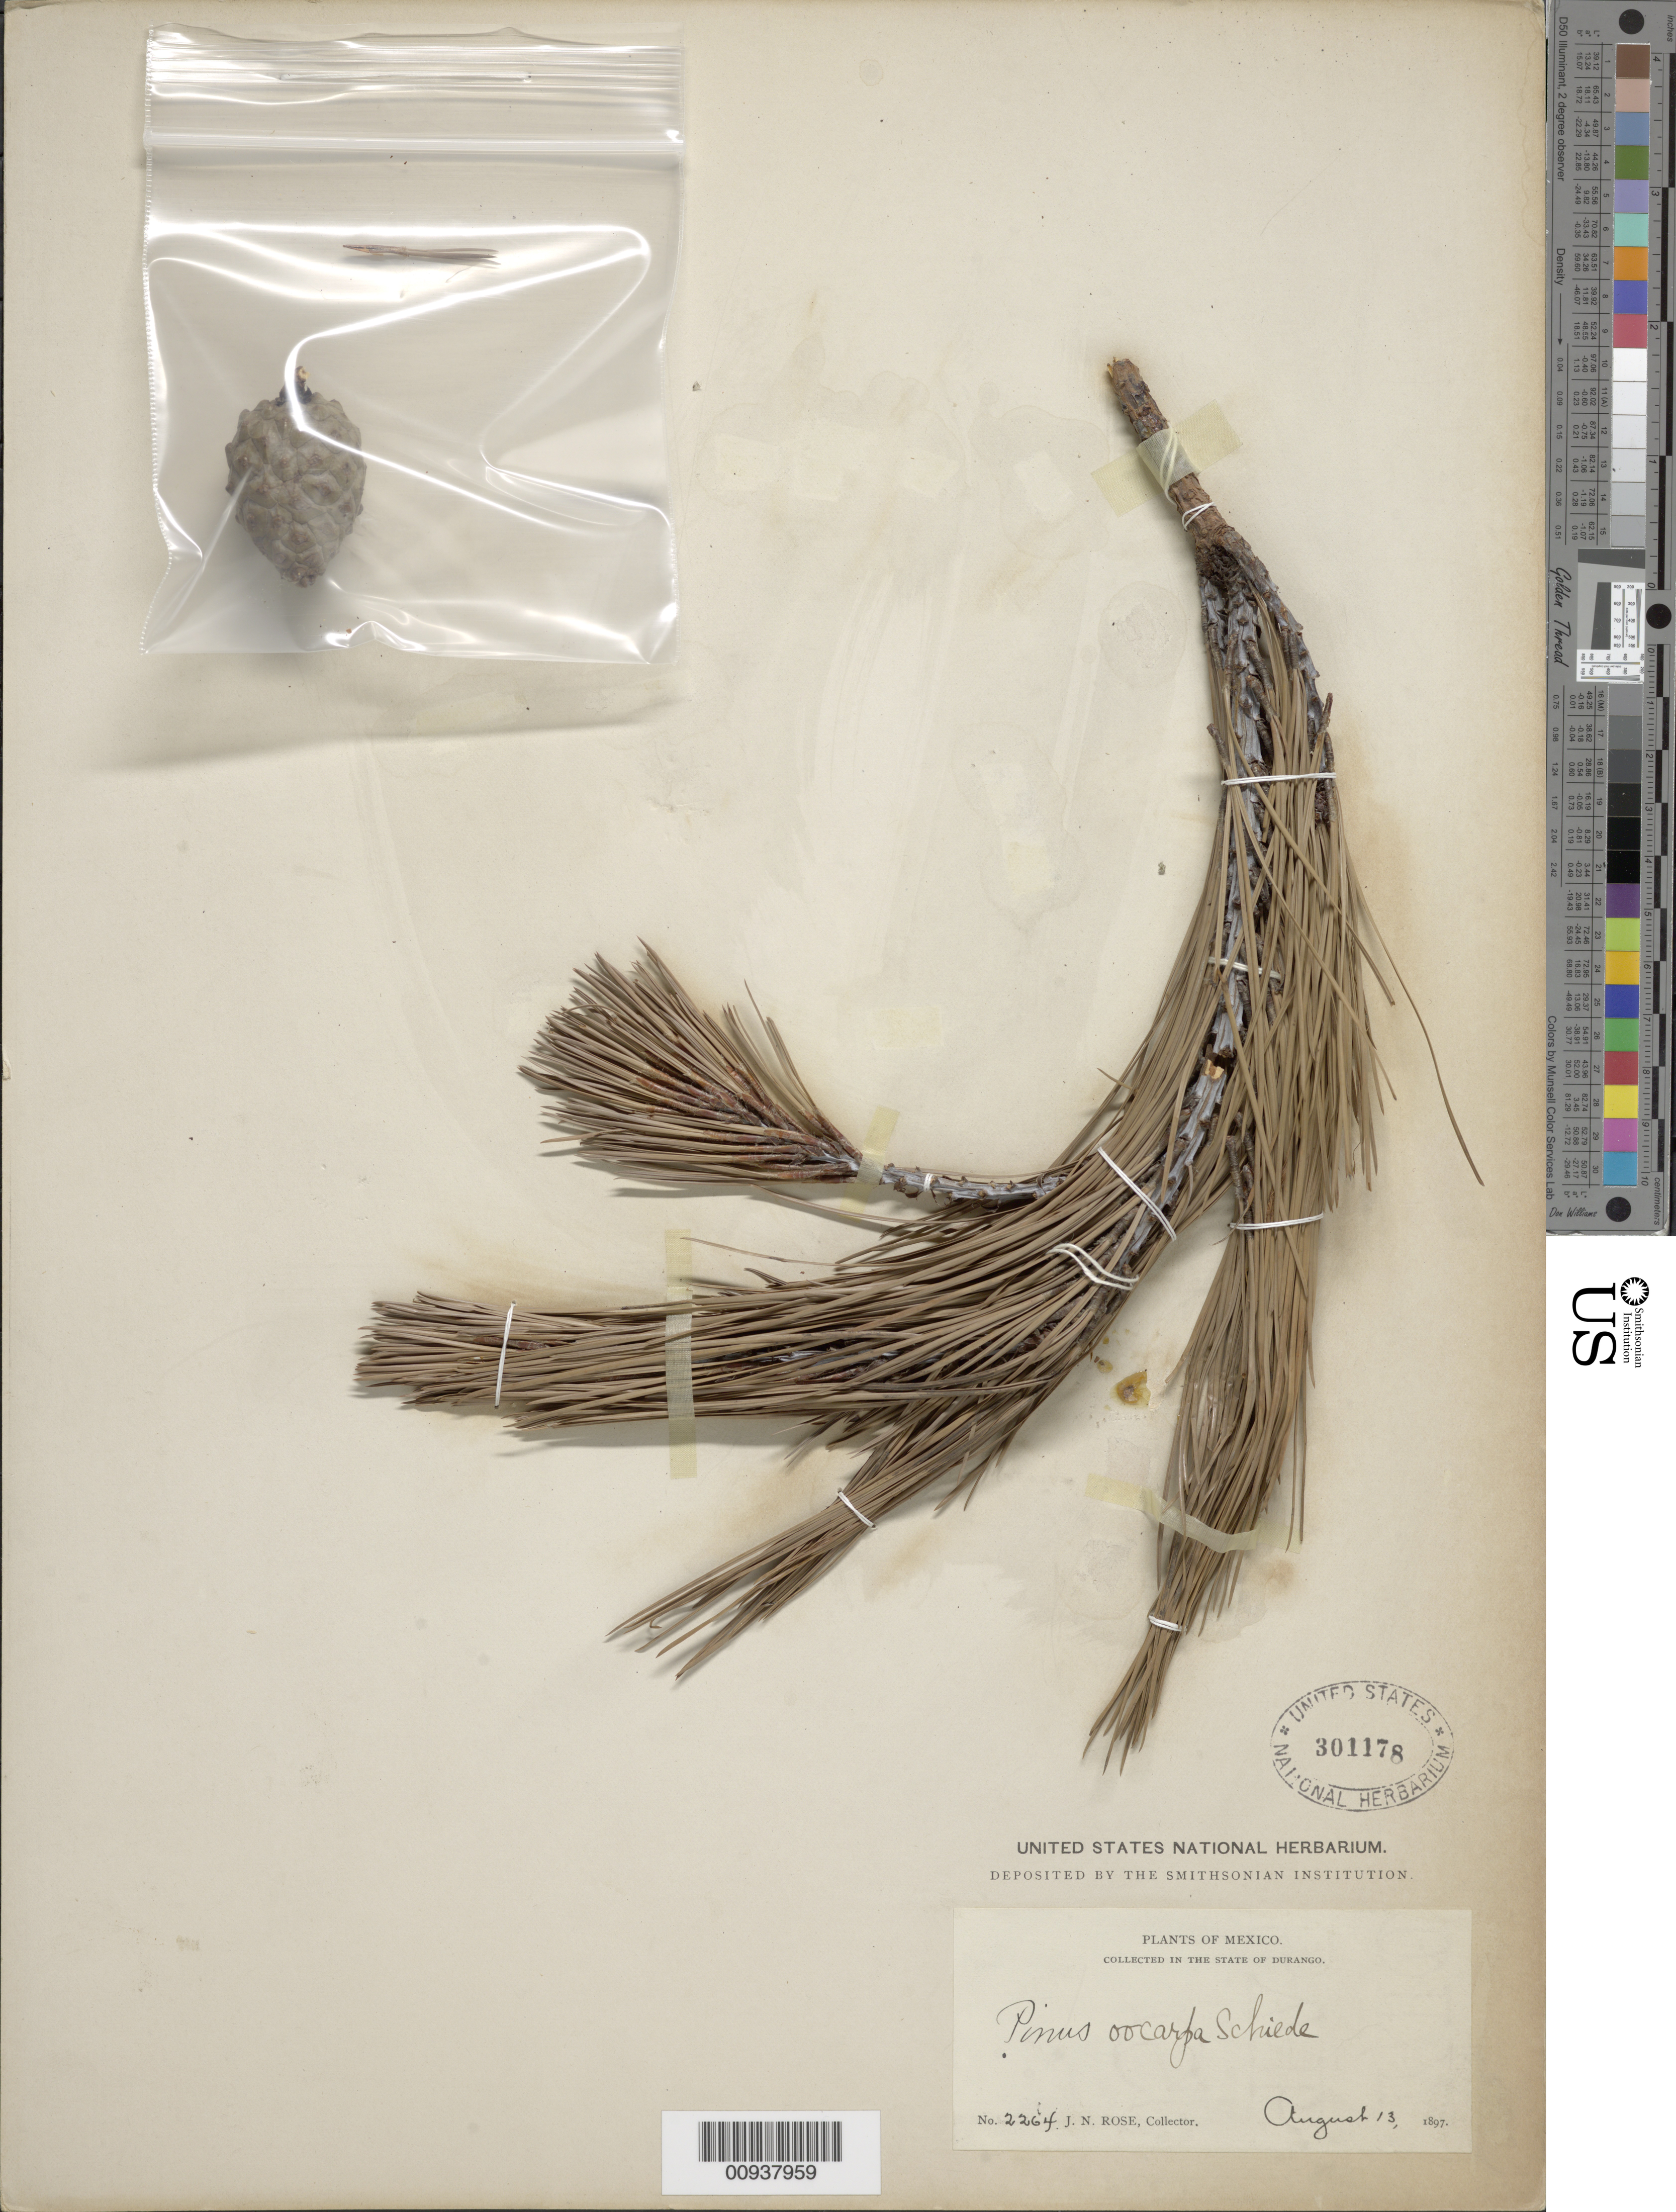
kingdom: Plantae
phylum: Tracheophyta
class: Pinopsida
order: Pinales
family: Pinaceae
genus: Pinus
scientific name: Pinus oocarpa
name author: Schiede ex Schltdl.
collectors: J. N. Rose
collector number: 2264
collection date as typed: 13 Aug 1897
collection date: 1897-08-13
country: Mexico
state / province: Durango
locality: State of Durango.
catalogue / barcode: US 301178